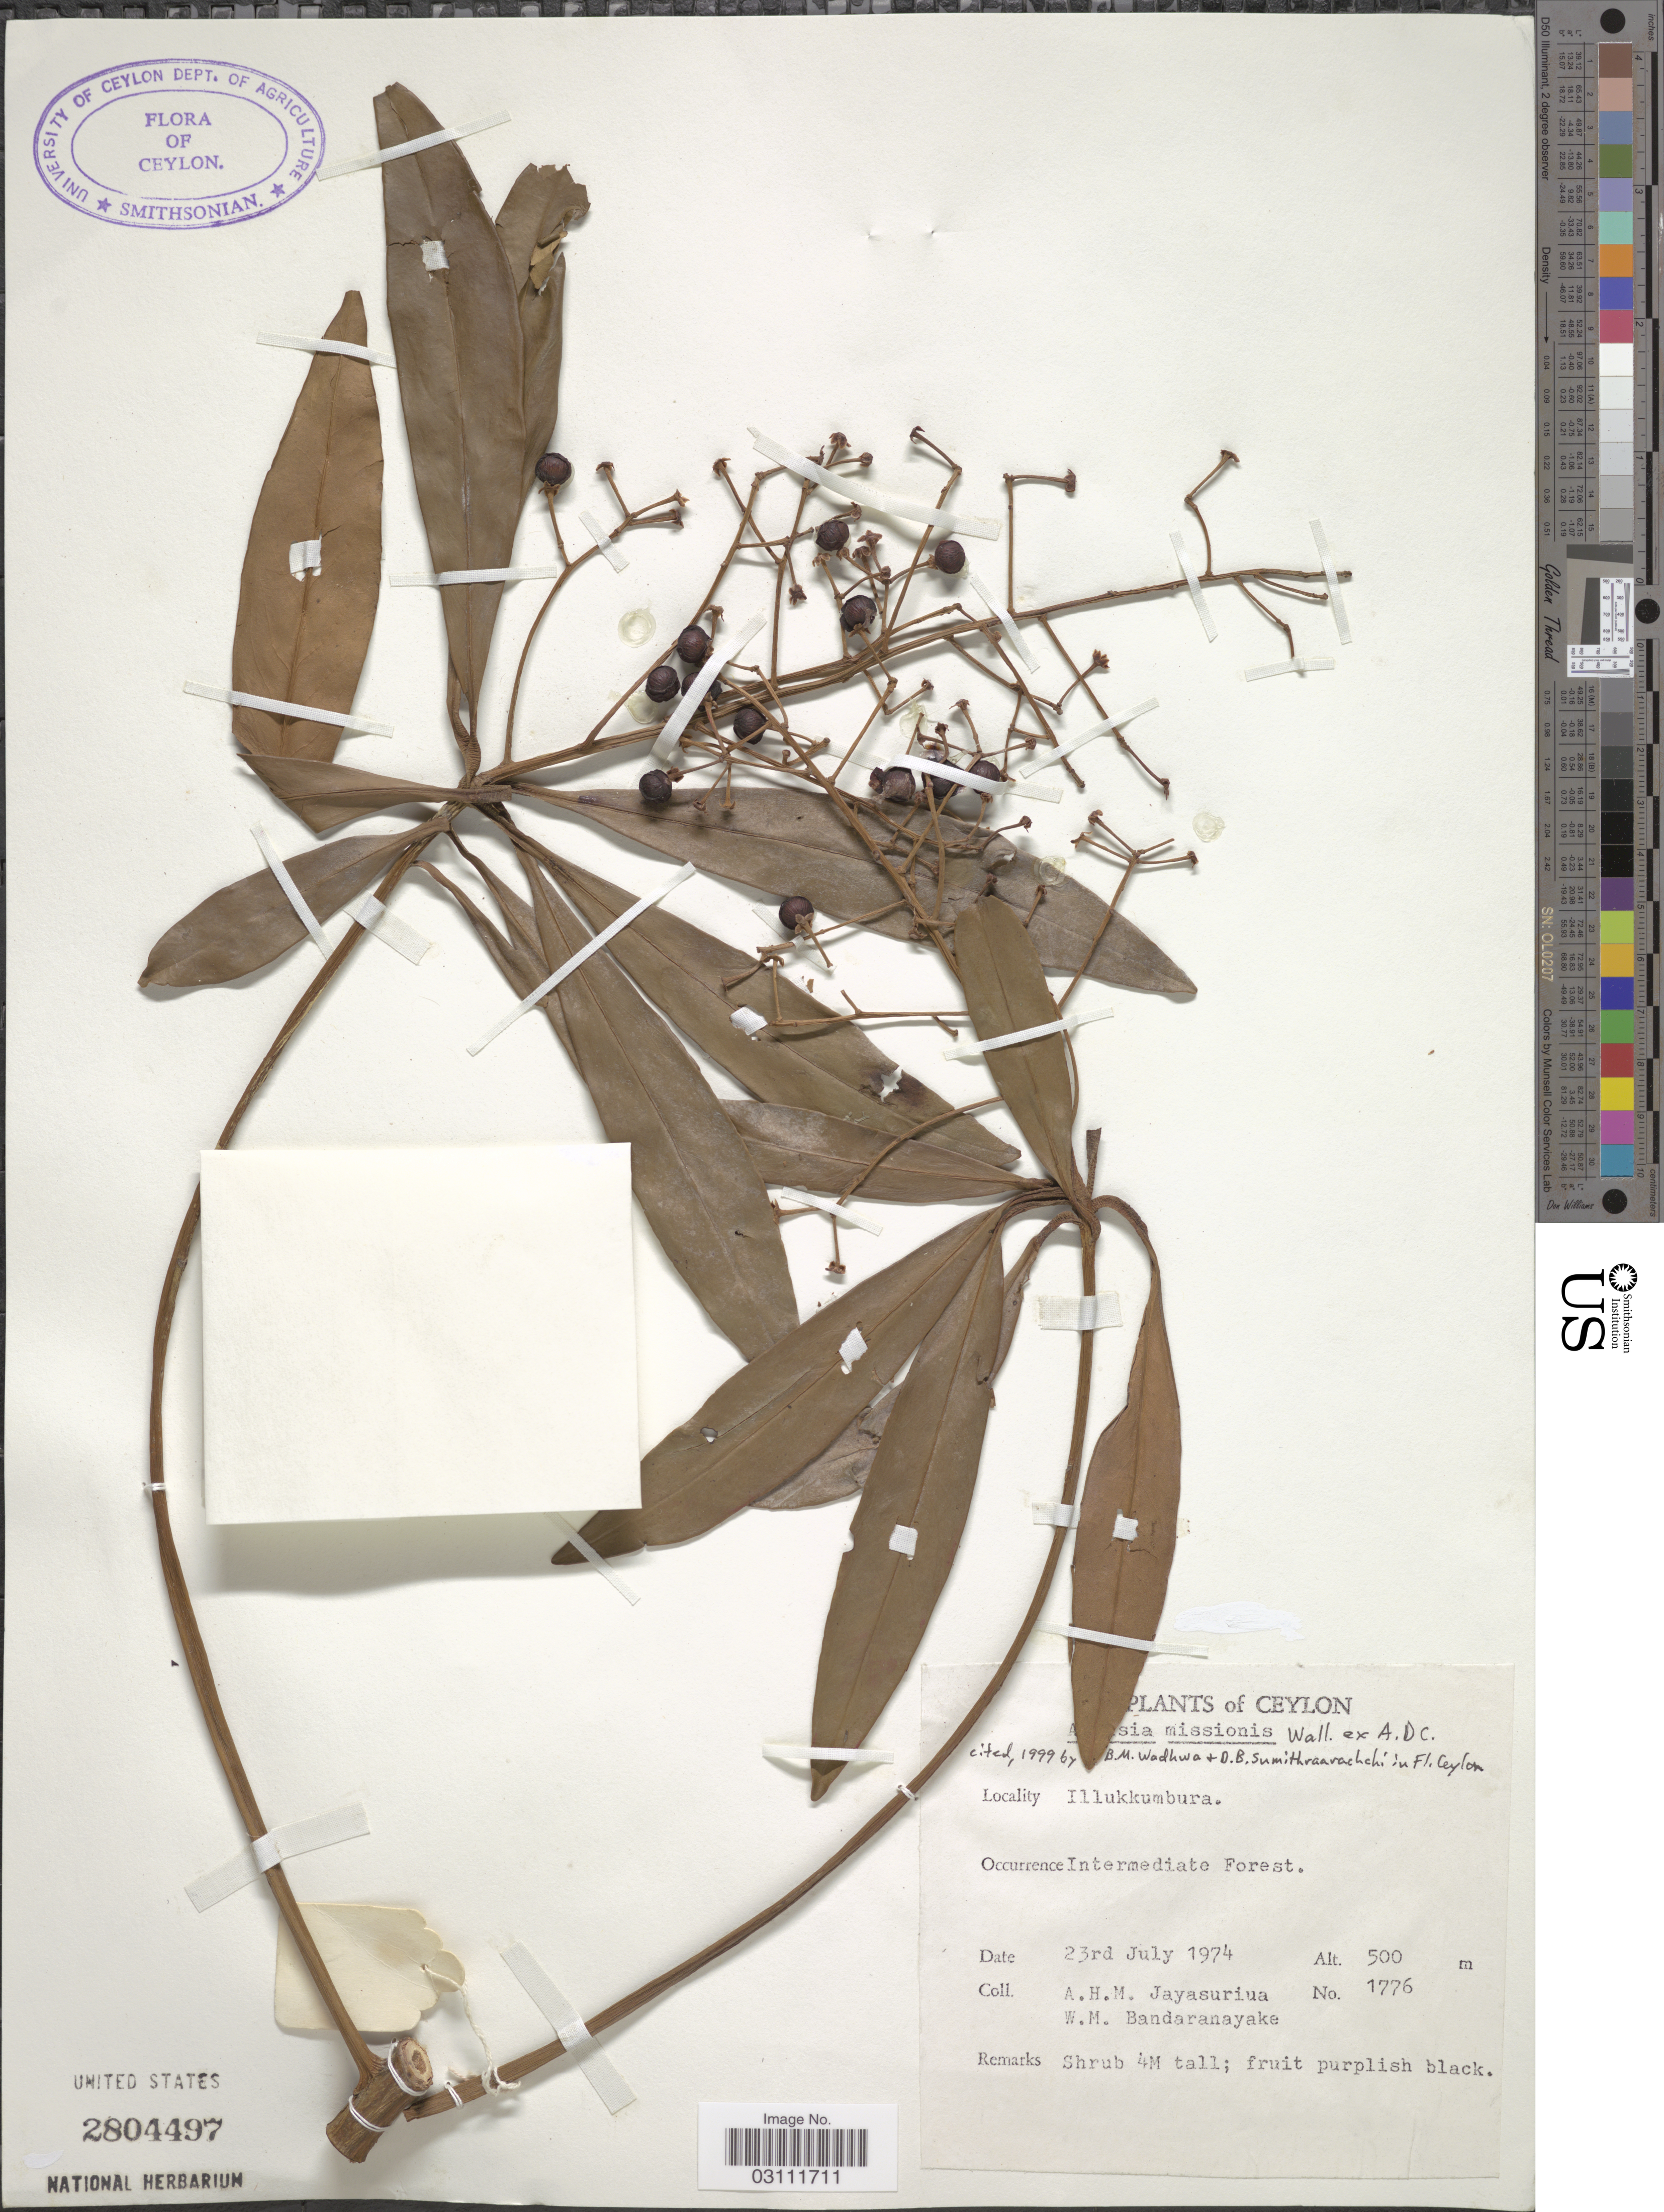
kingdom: Plantae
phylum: Tracheophyta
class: Magnoliopsida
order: Ericales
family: Primulaceae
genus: Ardisia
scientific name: Ardisia missionis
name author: Wall. ex A. DC.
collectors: A. H. Jayasuriya & W. Bandaranayake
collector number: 1776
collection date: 1974-07-23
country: Sri Lanka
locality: Ceylon, Illukkumbura.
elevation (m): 500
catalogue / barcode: US 2804497